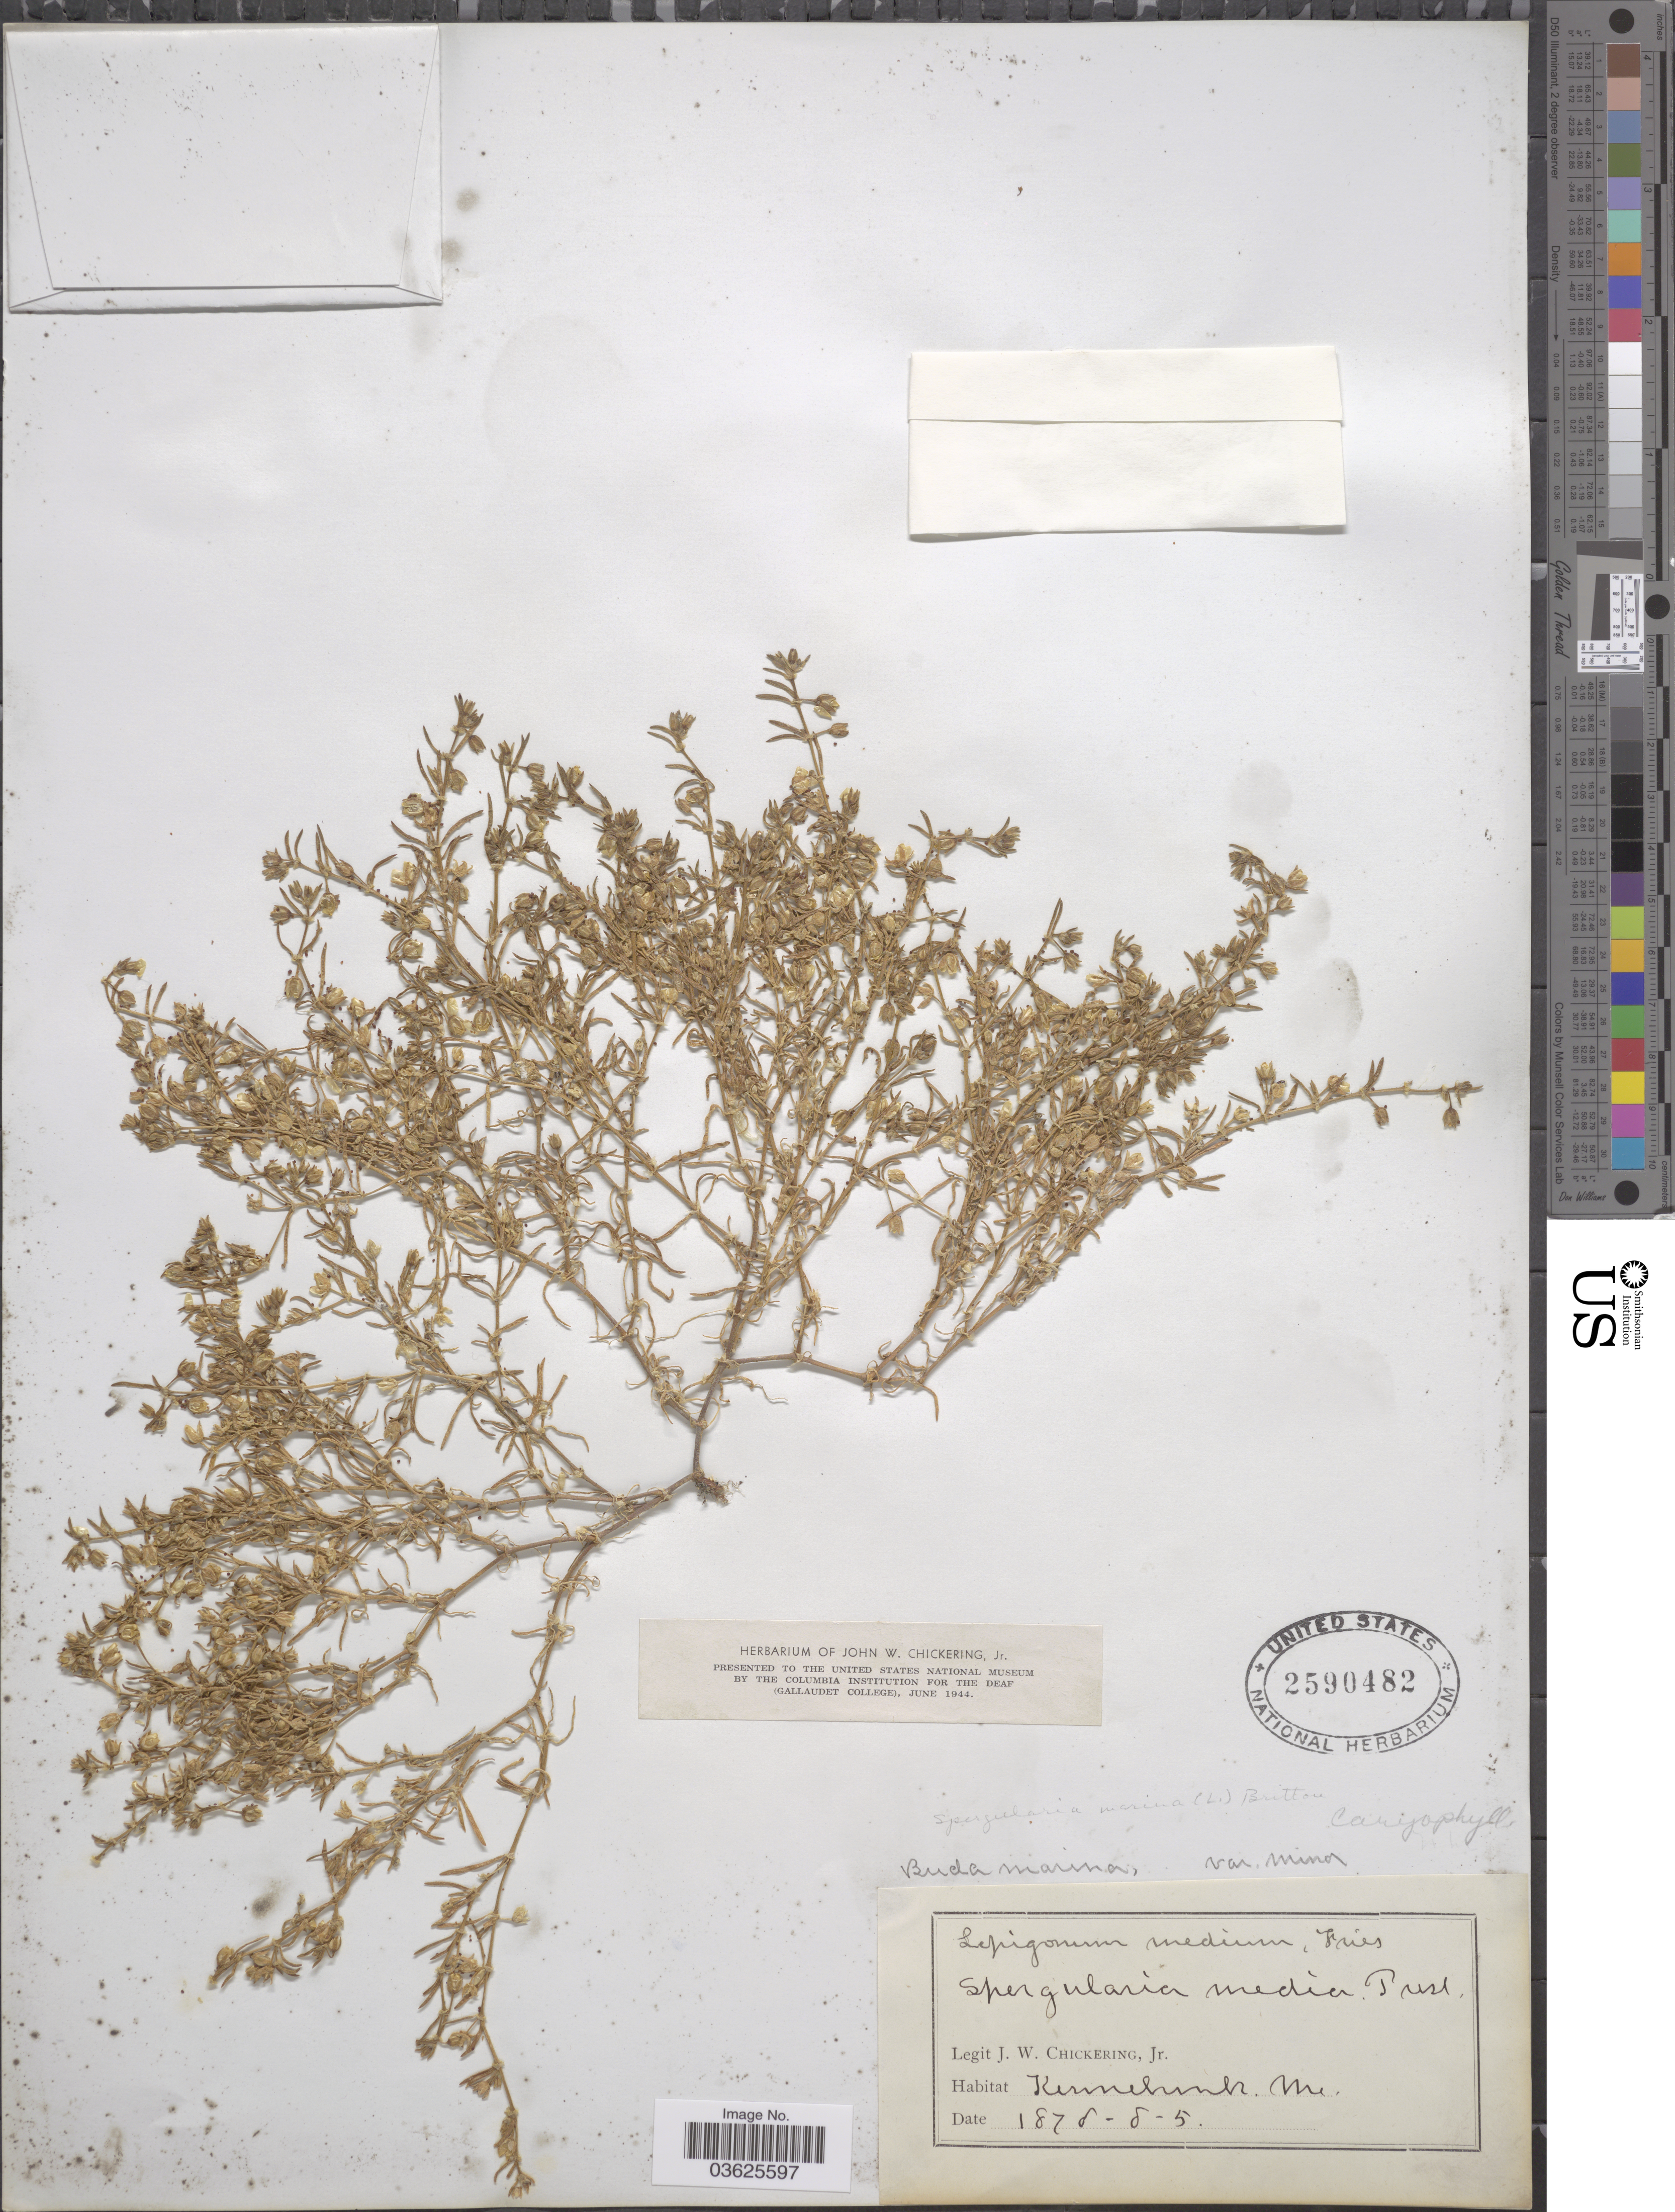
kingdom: Plantae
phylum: Tracheophyta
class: Magnoliopsida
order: Caryophyllales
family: Caryophyllaceae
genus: Spergularia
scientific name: Spergularia marina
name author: (L.) Griseb.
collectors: J. Chickering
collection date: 1878-05-08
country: United States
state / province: Maine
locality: Kennebunk.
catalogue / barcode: US 2590482